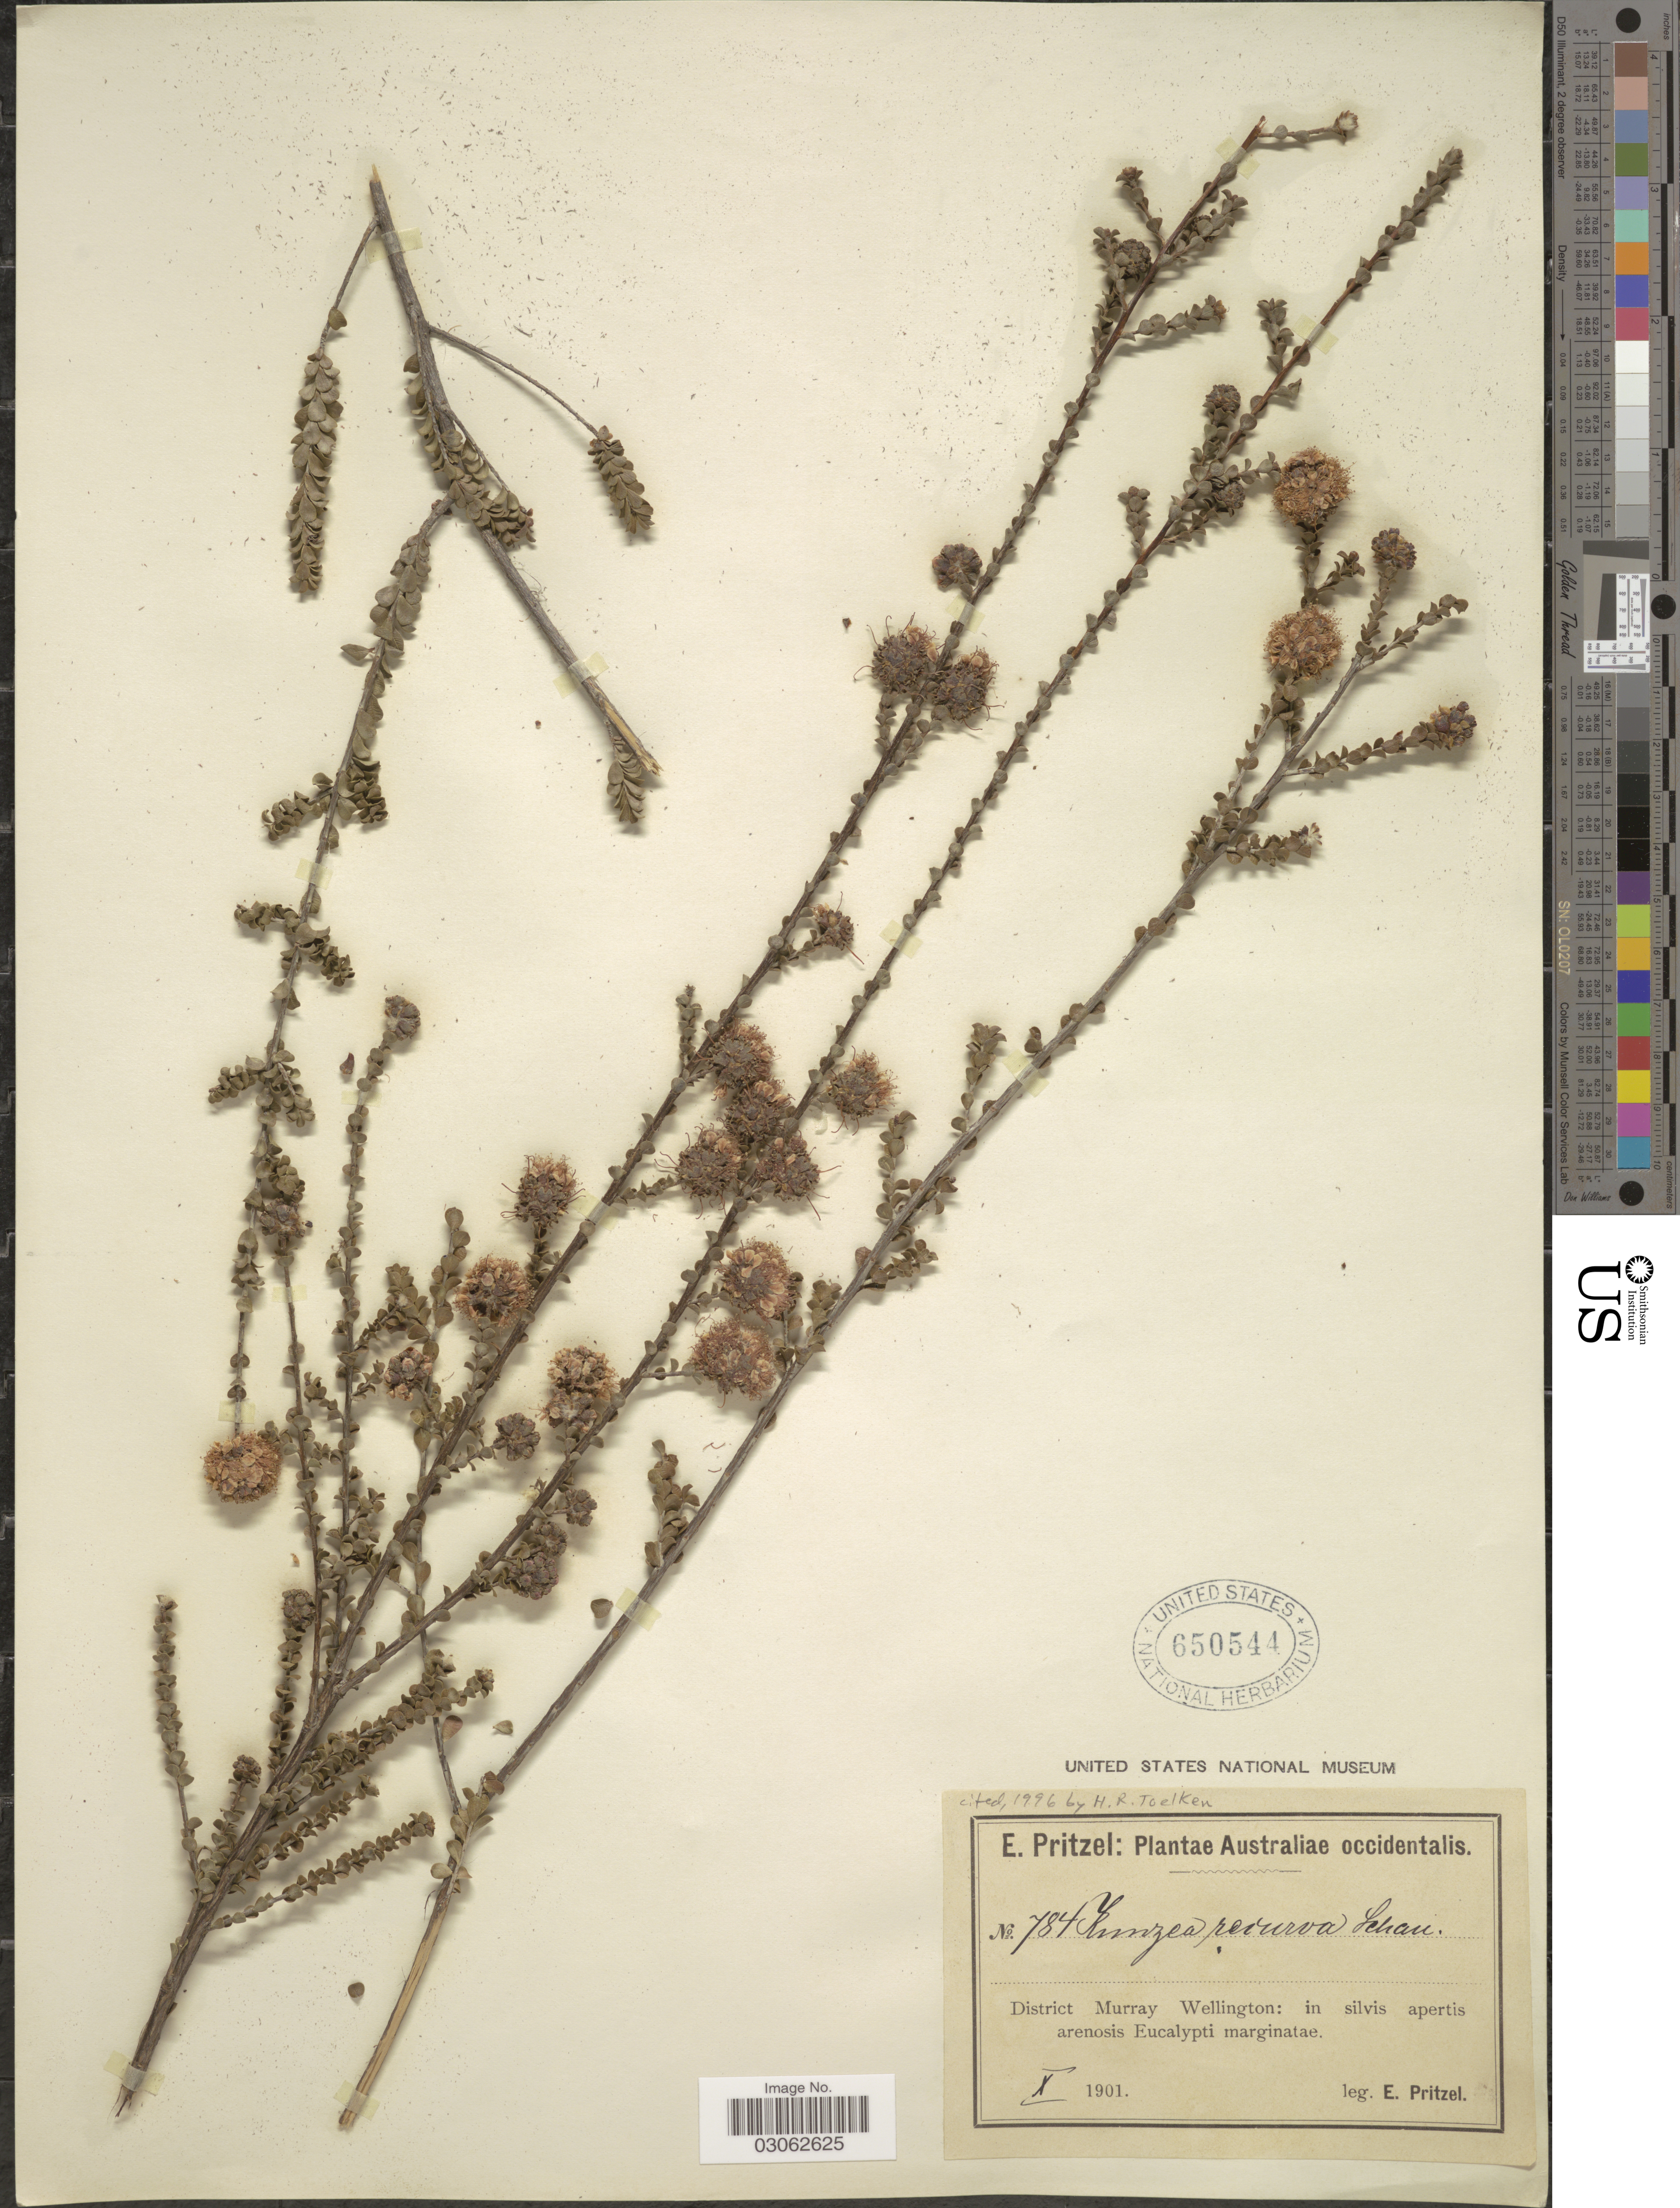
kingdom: Plantae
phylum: Tracheophyta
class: Magnoliopsida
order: Myrtales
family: Myrtaceae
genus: Kunzea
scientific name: Kunzea recurva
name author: Schauer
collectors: E. G. Pritzel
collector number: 784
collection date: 1901-10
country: Australia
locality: Australiae occidentalis. District Murray Wellington.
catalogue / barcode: US 650544